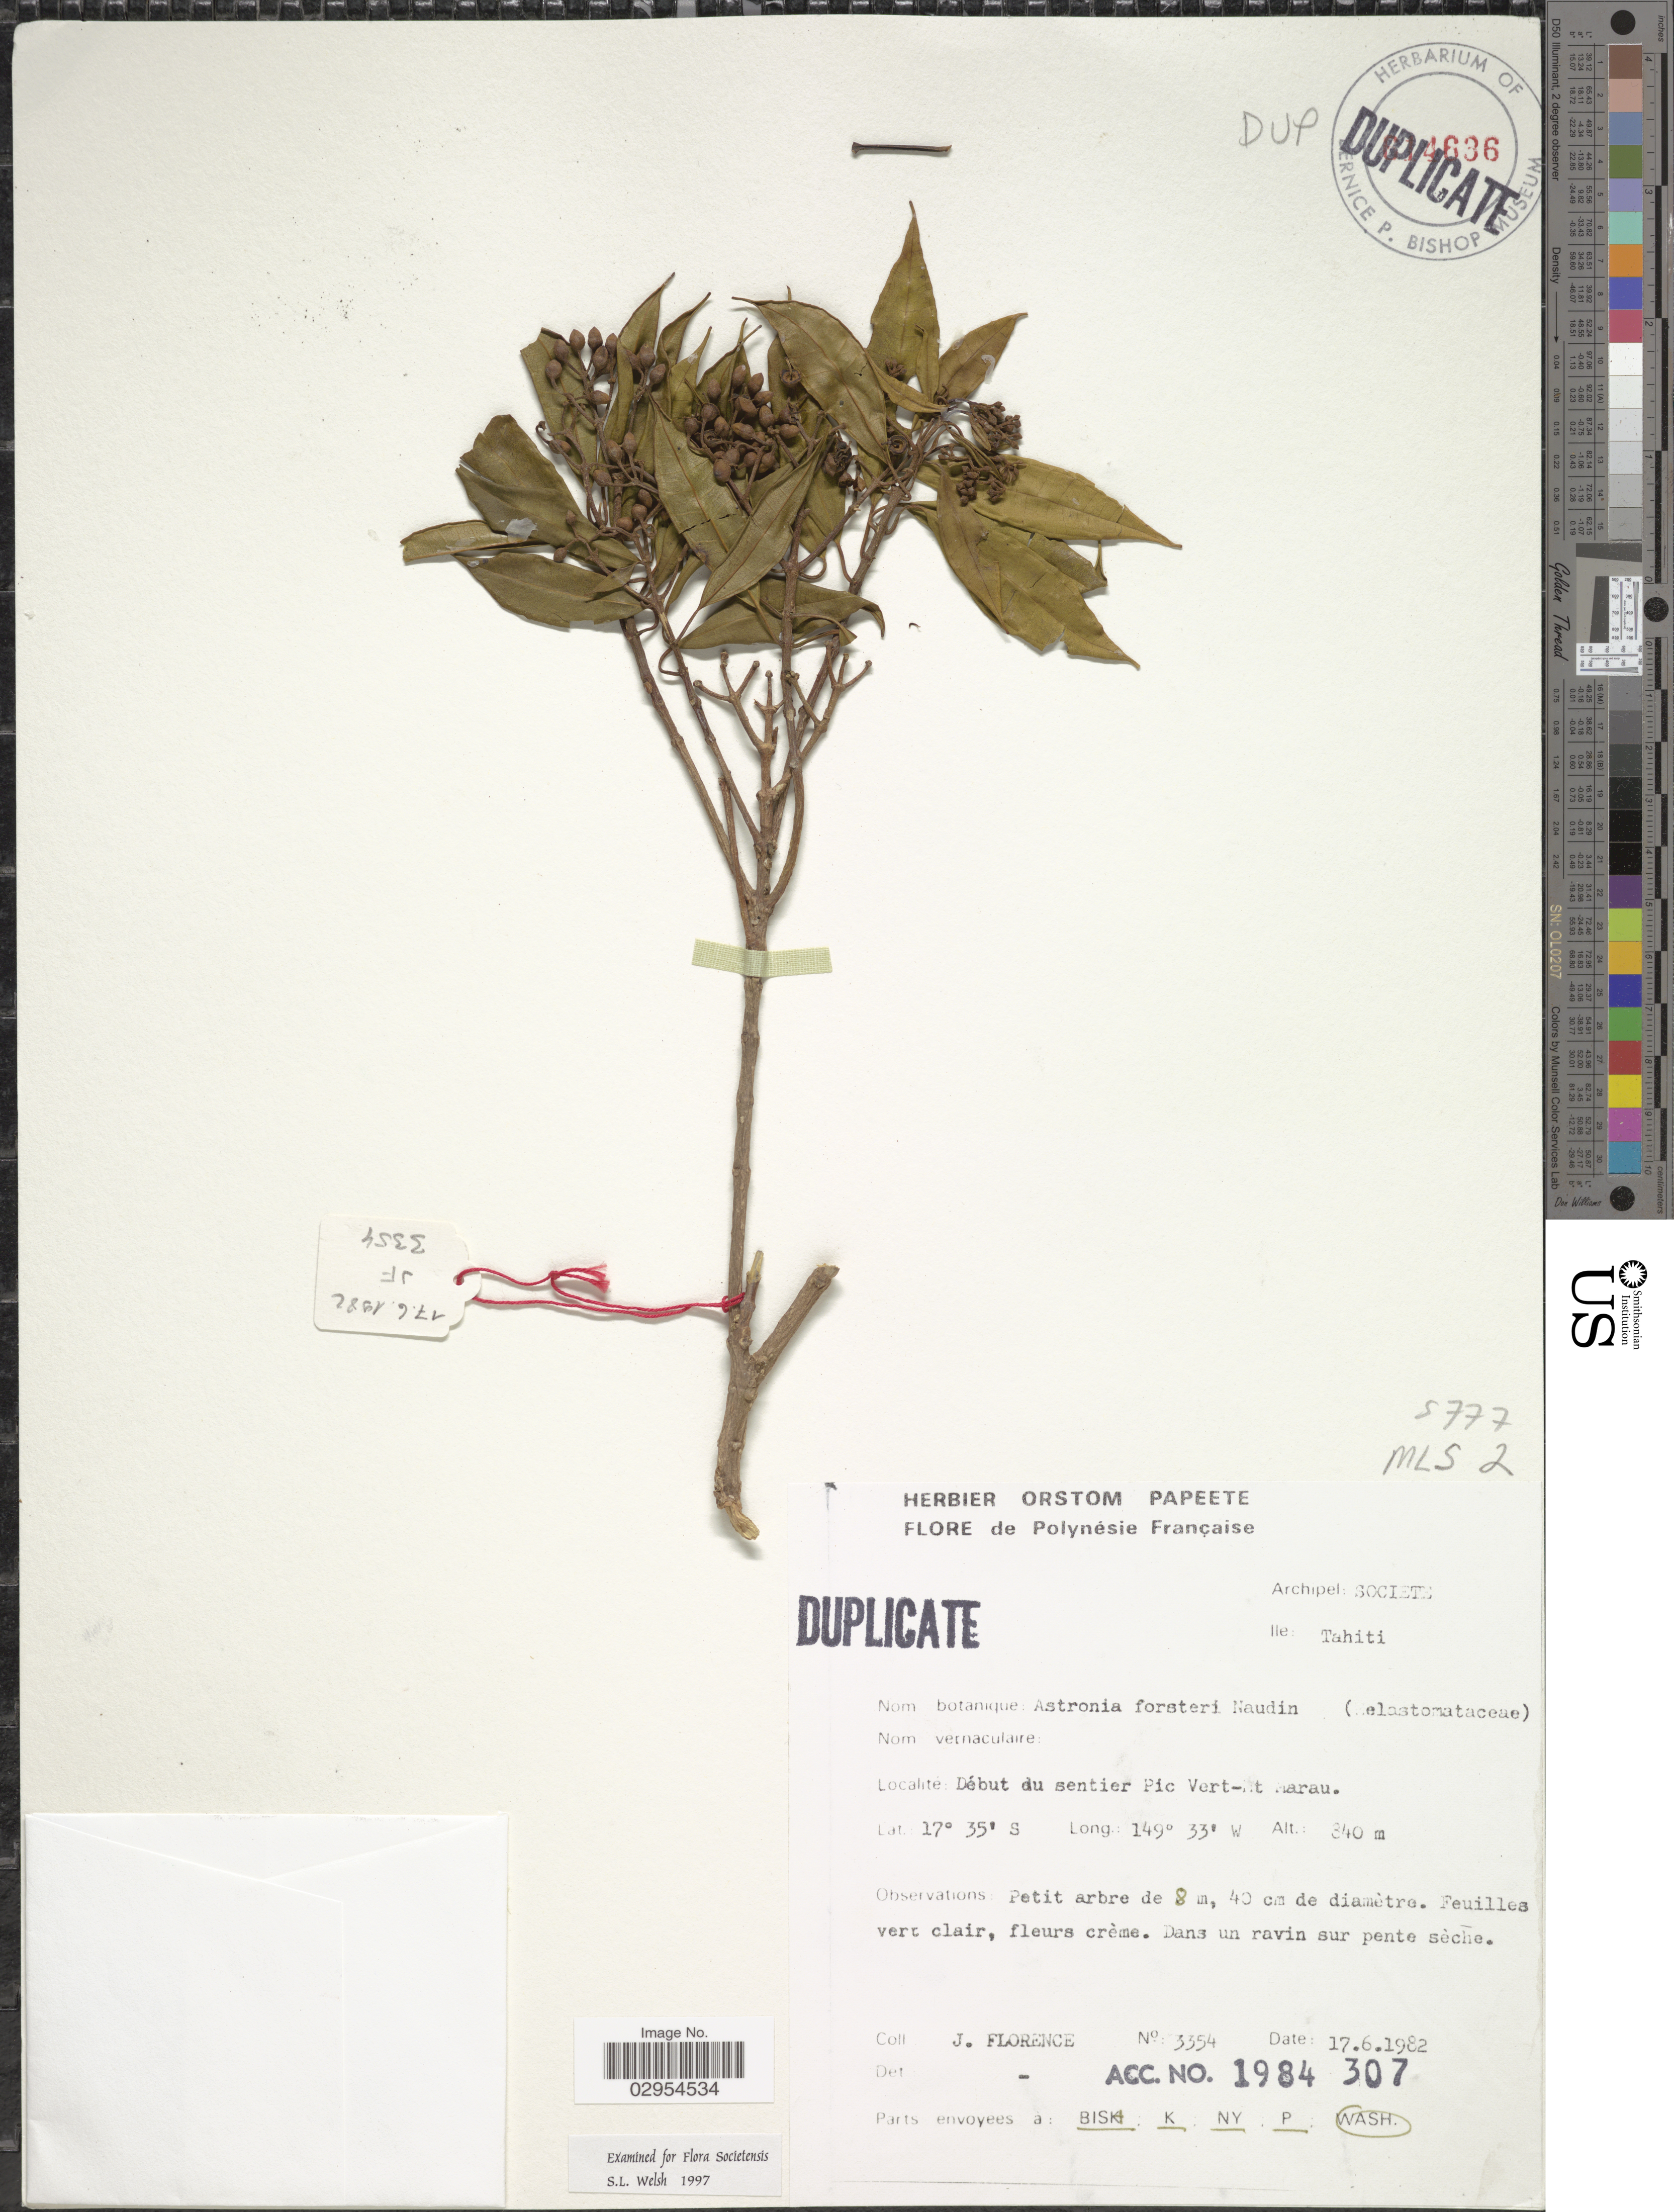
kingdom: Plantae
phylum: Tracheophyta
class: Magnoliopsida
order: Myrtales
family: Melastomataceae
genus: Astronia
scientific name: Astronia forsteri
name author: Naudin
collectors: J. Florence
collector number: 3354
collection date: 1982-06-17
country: French Polynesia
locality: Polynésie Française. Archipel: Societe. Ile: Tahiti. Début du sentier Pic Vert- [illegible text]t Marau.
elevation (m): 840